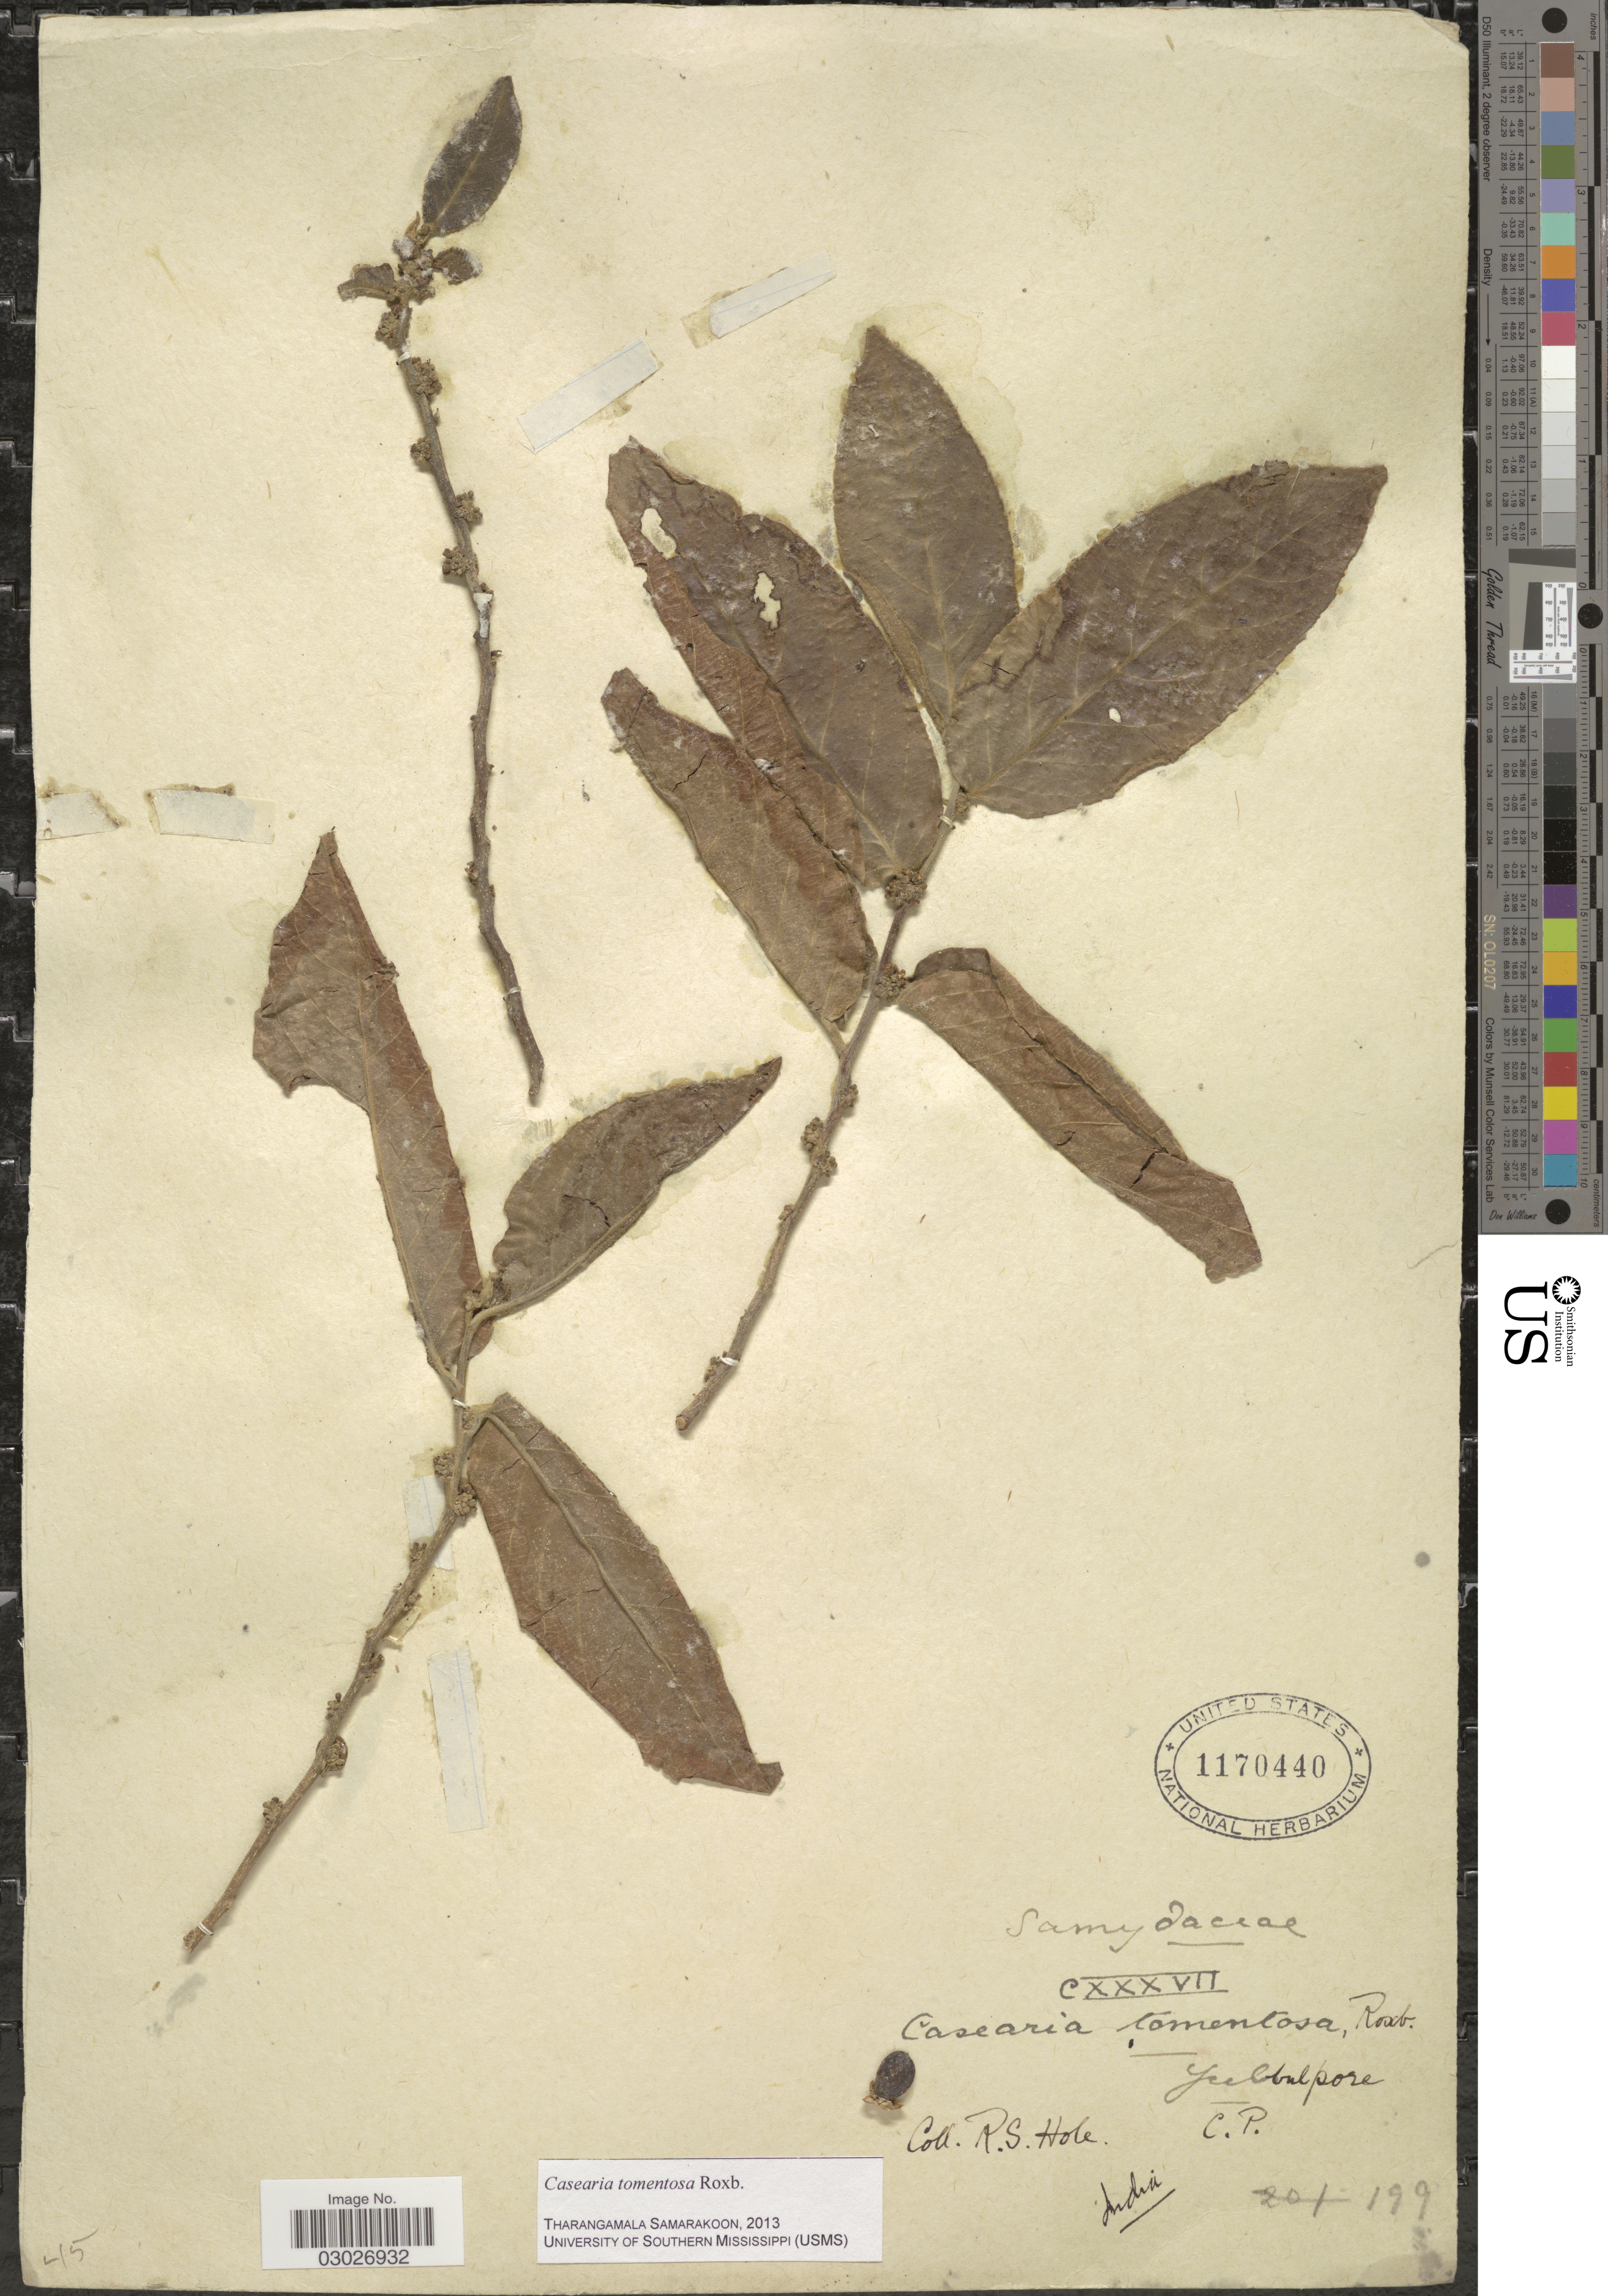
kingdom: Plantae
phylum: Tracheophyta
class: Magnoliopsida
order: Malpighiales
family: Salicaceae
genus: Casearia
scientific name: Casearia tomentosa var. tomentosa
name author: Roxb.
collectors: R. S. Hole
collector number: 199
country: India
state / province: Madhya Pradesh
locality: Jubbulpore. C. P.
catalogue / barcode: US 1170440